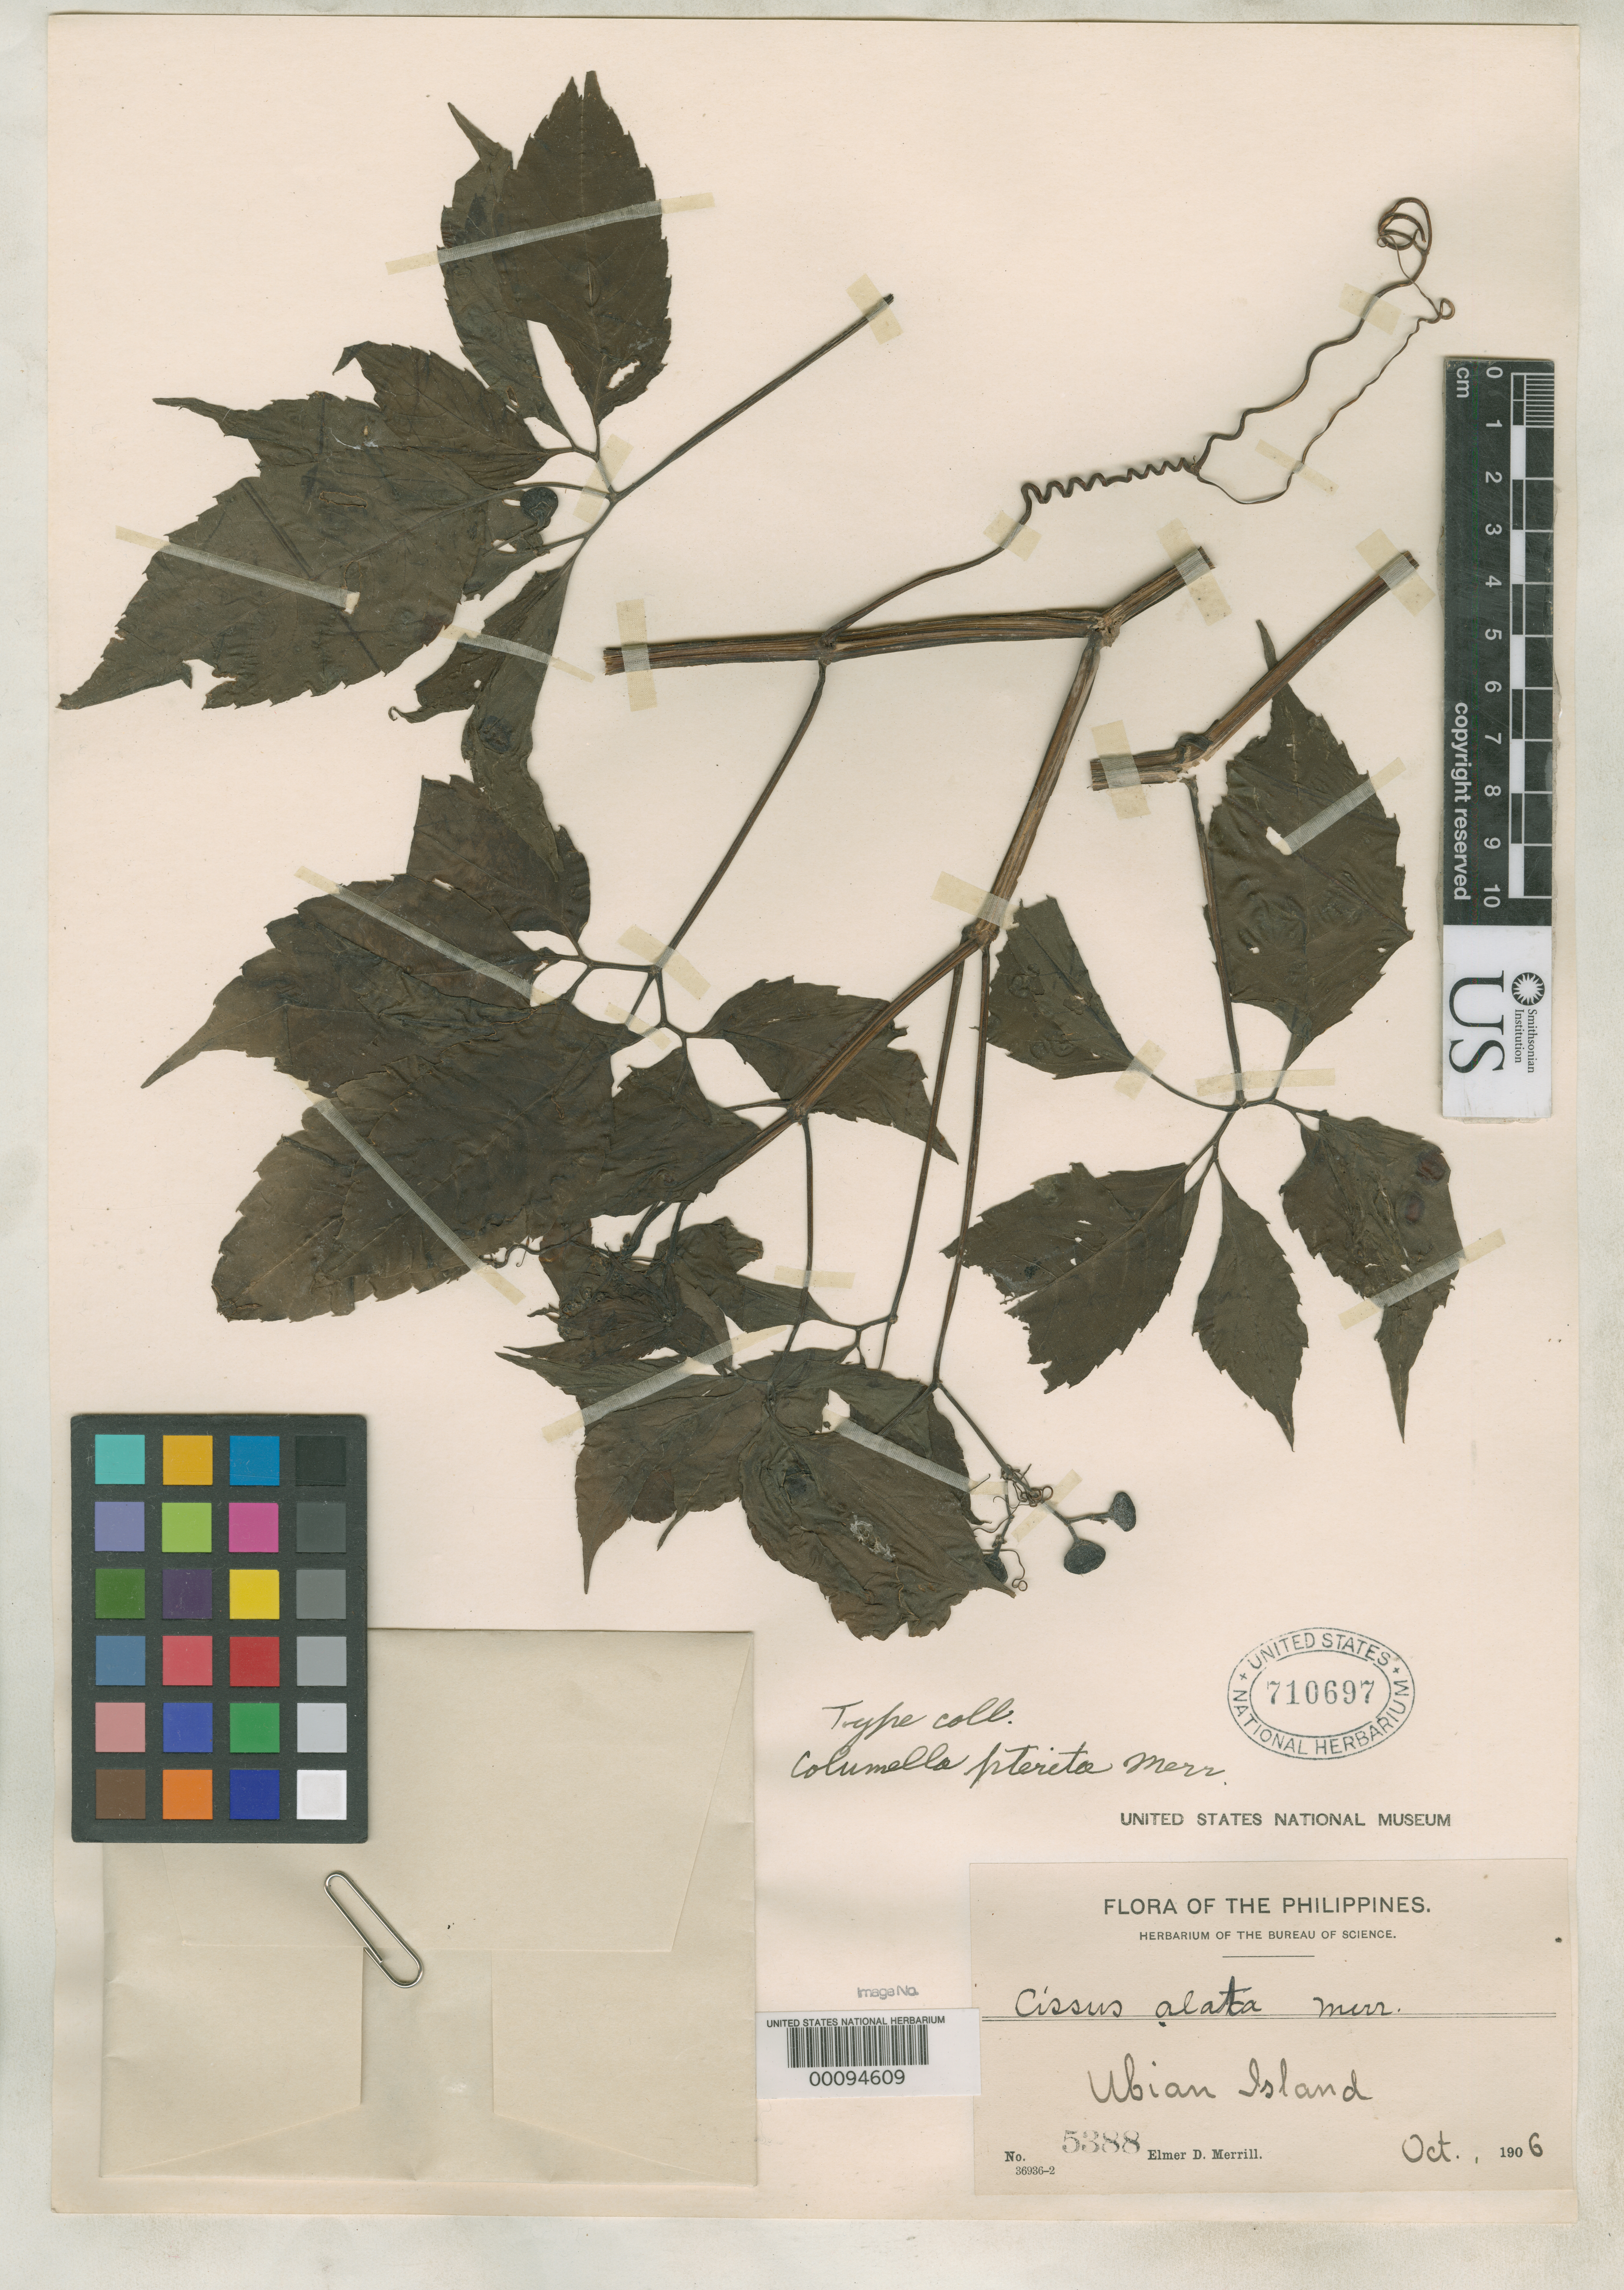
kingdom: Plantae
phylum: Tracheophyta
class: Magnoliopsida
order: Vitales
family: Vitaceae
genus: Columella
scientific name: Columella pterita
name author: Merr.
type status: Isotype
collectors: E. D. Merrill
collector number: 5388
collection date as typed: Oct 1906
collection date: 1906-10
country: Philippines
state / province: Muslim Mindanao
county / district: Sulu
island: Ubian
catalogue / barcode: US 710697